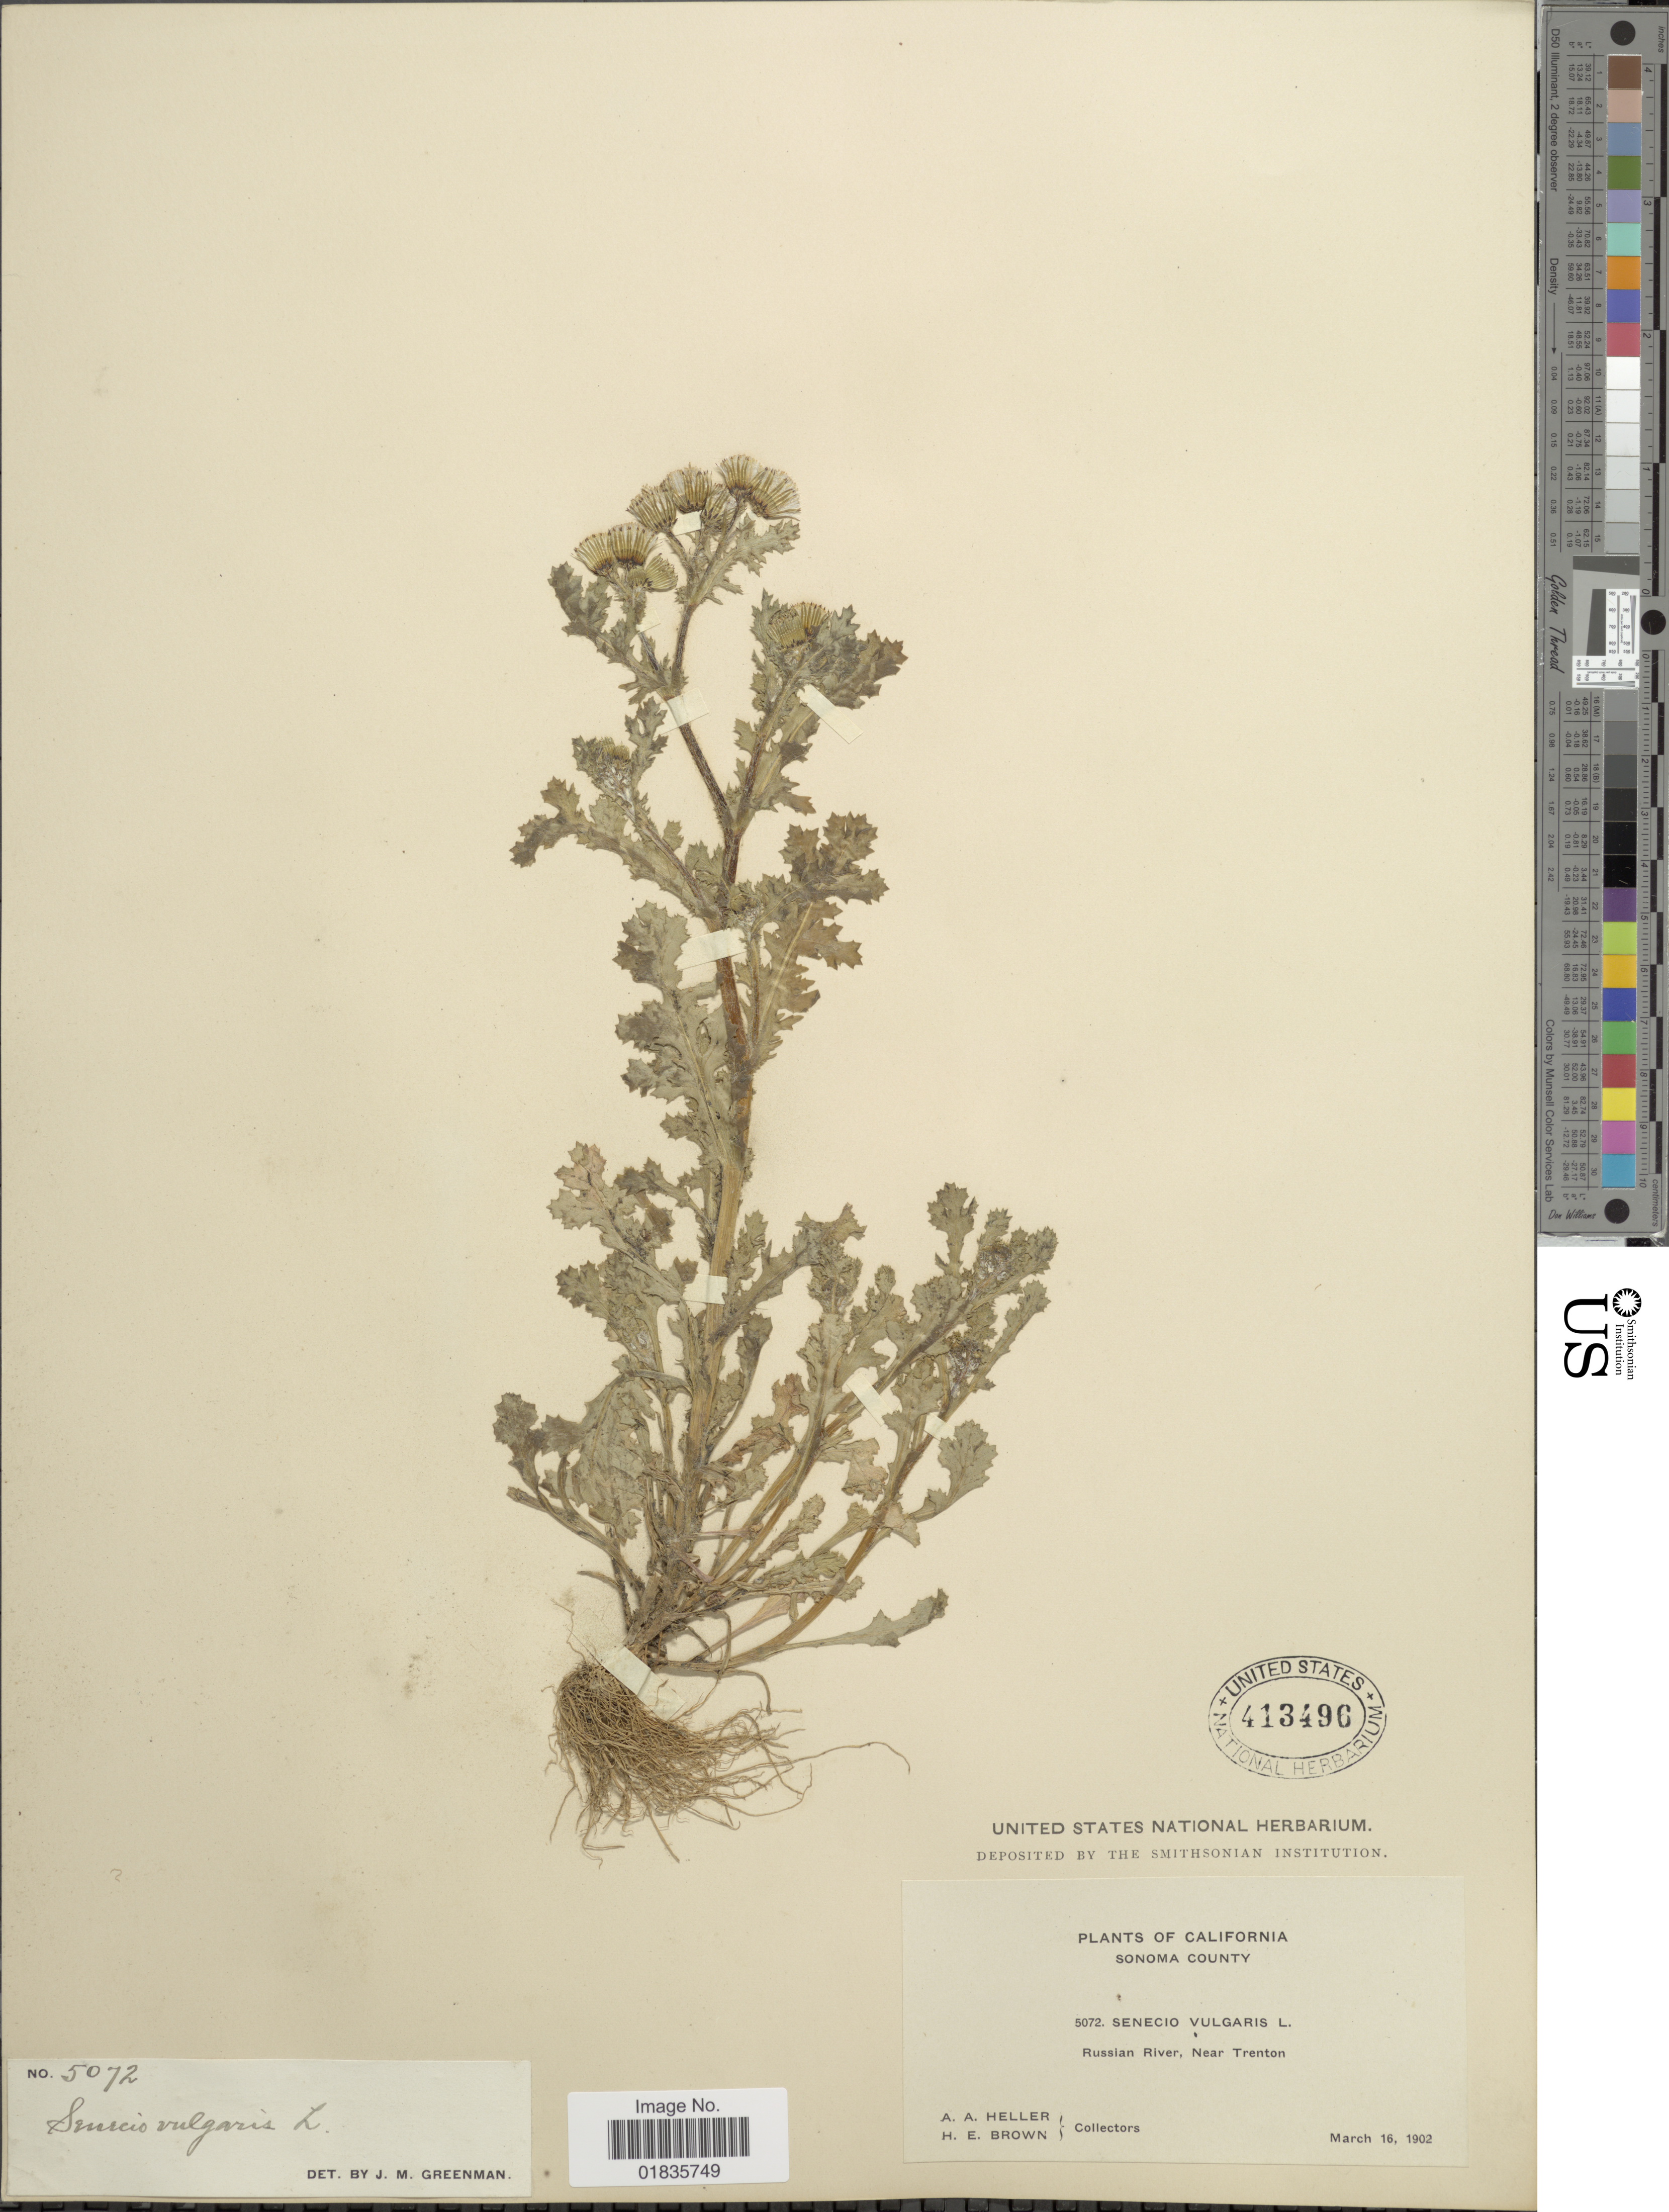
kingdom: Plantae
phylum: Tracheophyta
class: Magnoliopsida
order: Asterales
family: Asteraceae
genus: Senecio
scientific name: Senecio vulgaris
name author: L.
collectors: A. A. Heller & H. E. Brown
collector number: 5072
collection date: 1902-03-16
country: United States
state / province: California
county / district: Sonoma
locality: Sonoma County, Russian River, Near Trenton.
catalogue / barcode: US 413496